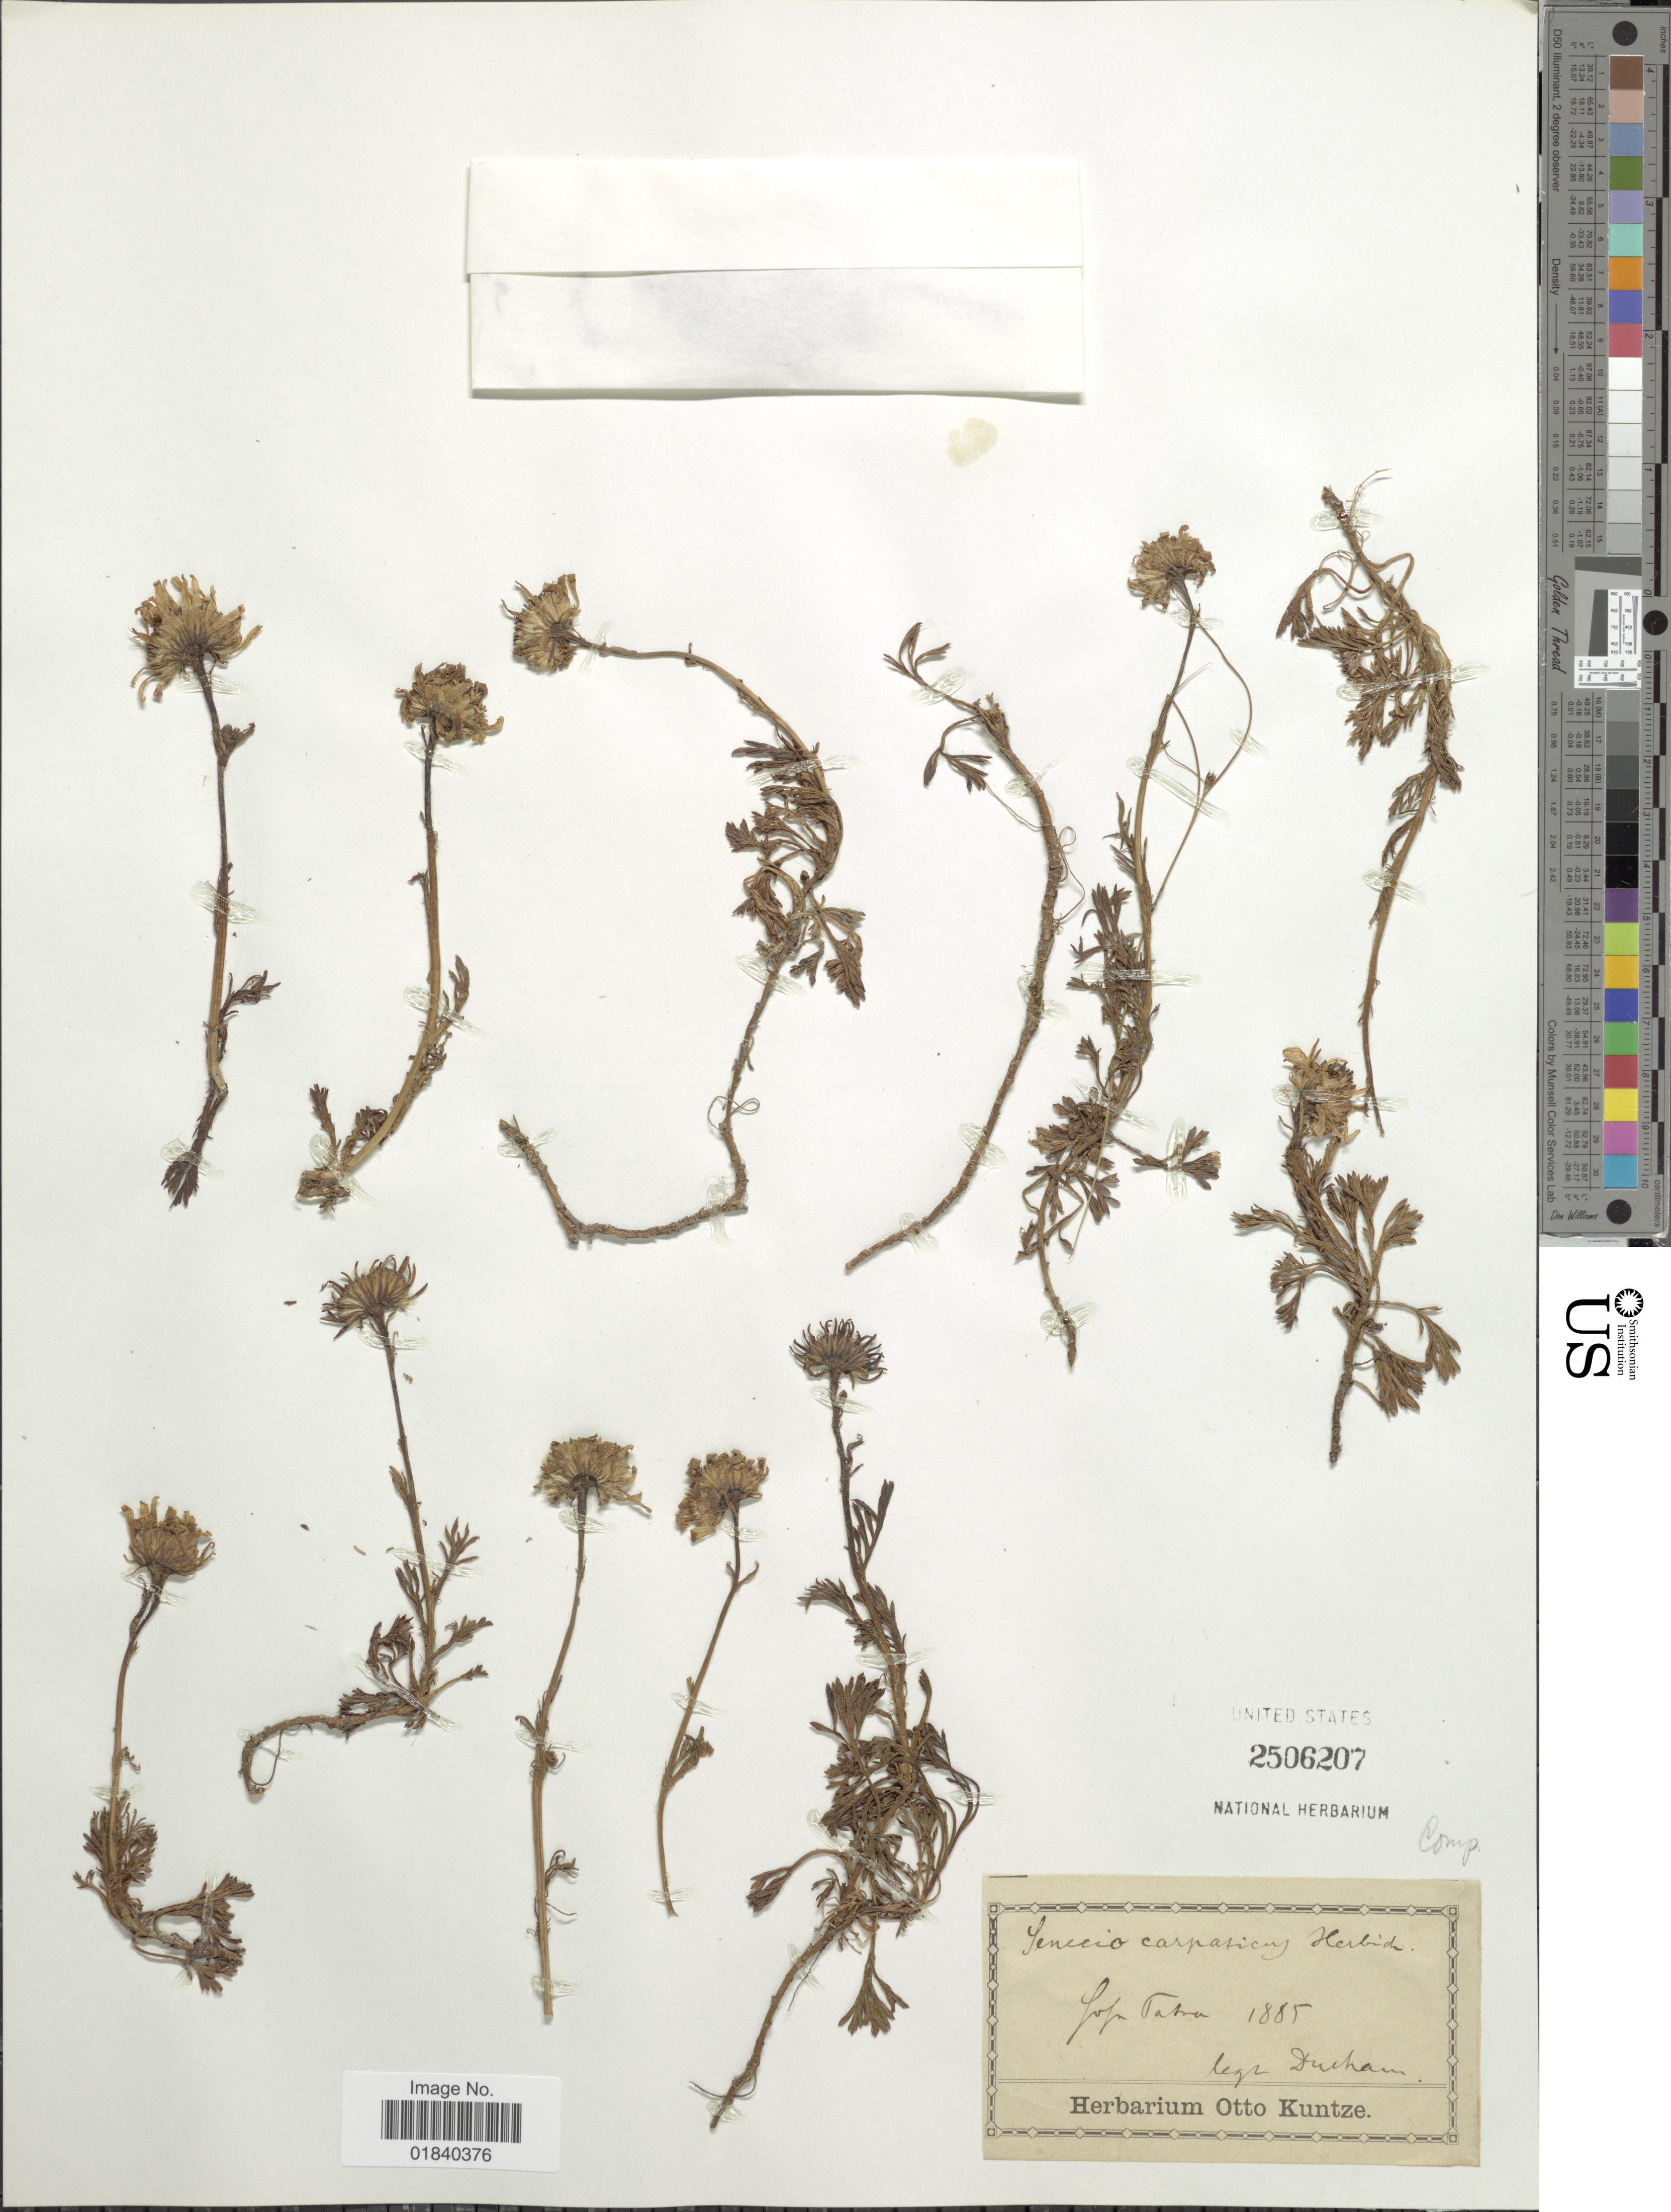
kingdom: Plantae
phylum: Tracheophyta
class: Magnoliopsida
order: Asterales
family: Asteraceae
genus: Jacobaea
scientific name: Jacobaea abrotanifolia subsp. carpathica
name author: (Herbich) B. Nord. & Greuter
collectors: Ducham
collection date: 1885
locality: Fof [illegible text] Tatra.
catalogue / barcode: US 2506207